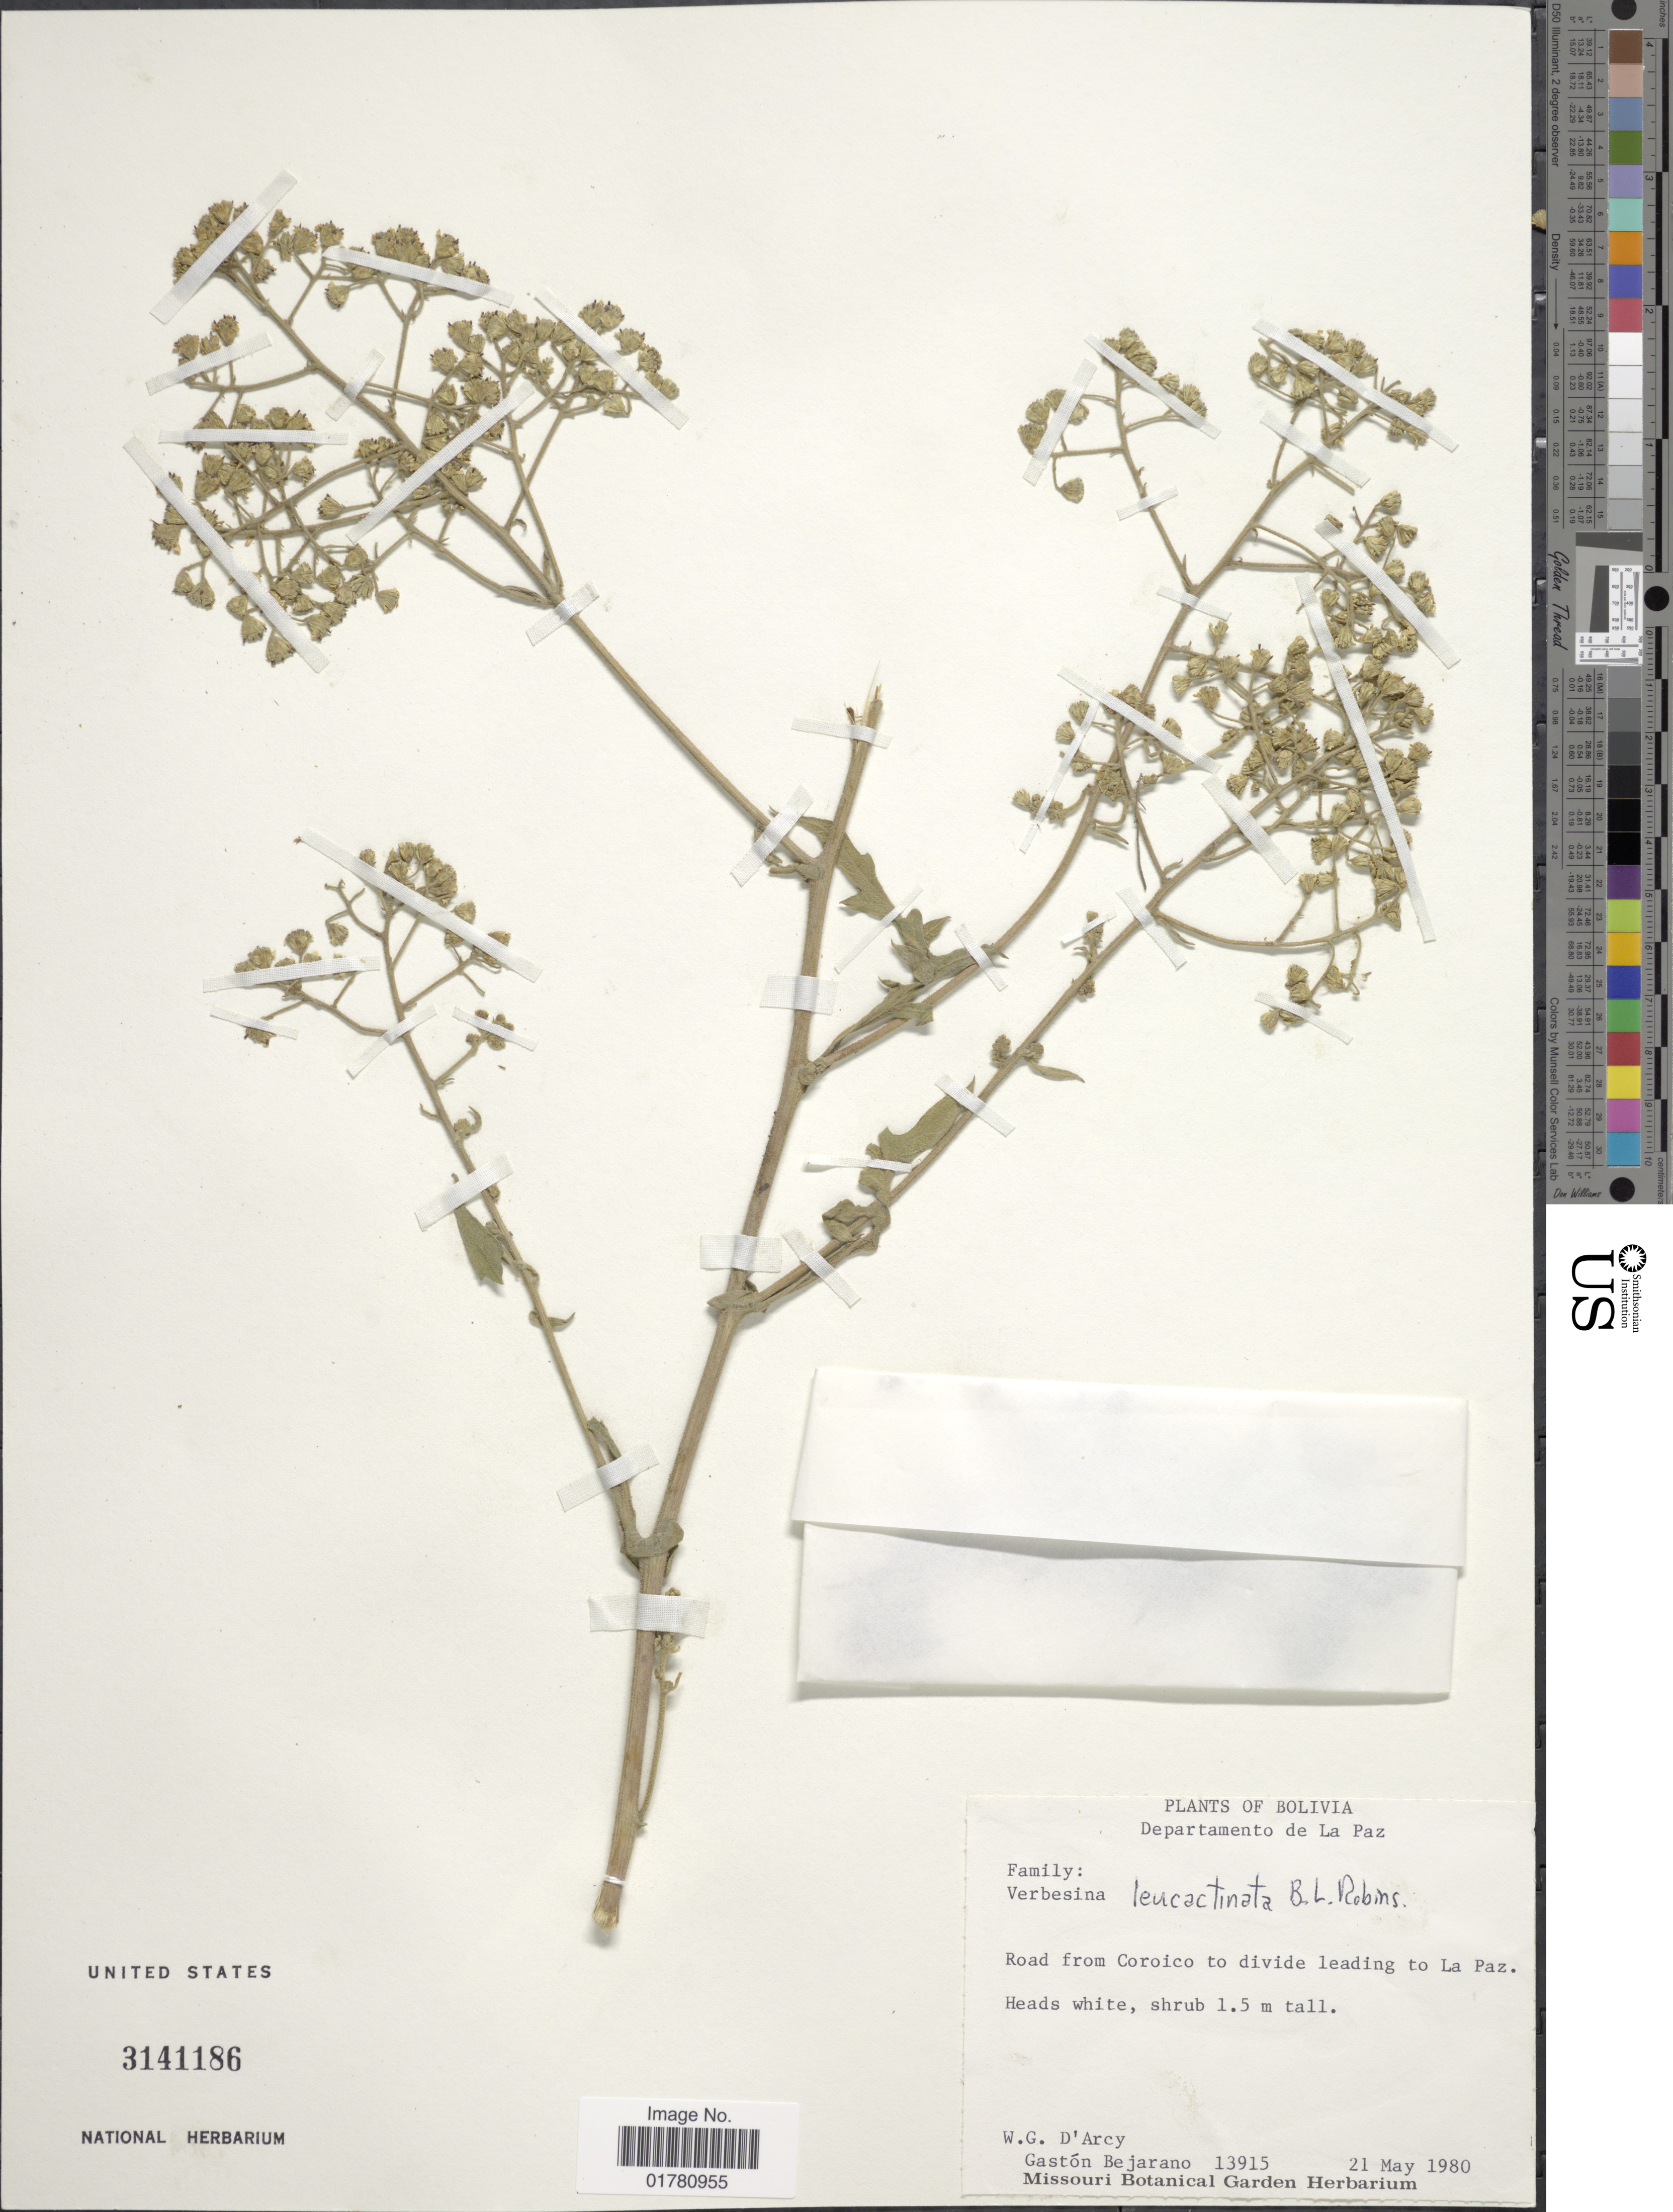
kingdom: Plantae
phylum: Tracheophyta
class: Magnoliopsida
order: Asterales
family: Asteraceae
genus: Verbesina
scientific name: Verbesina leucactinota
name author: B.L. Rob.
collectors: W. G. D'Arcy & G. Bejarano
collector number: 13915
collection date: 1980-05-21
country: Bolivia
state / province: La Paz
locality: Departamento de La Paz, Road from Coroico to divide leading to La Paz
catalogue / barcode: US 3141186